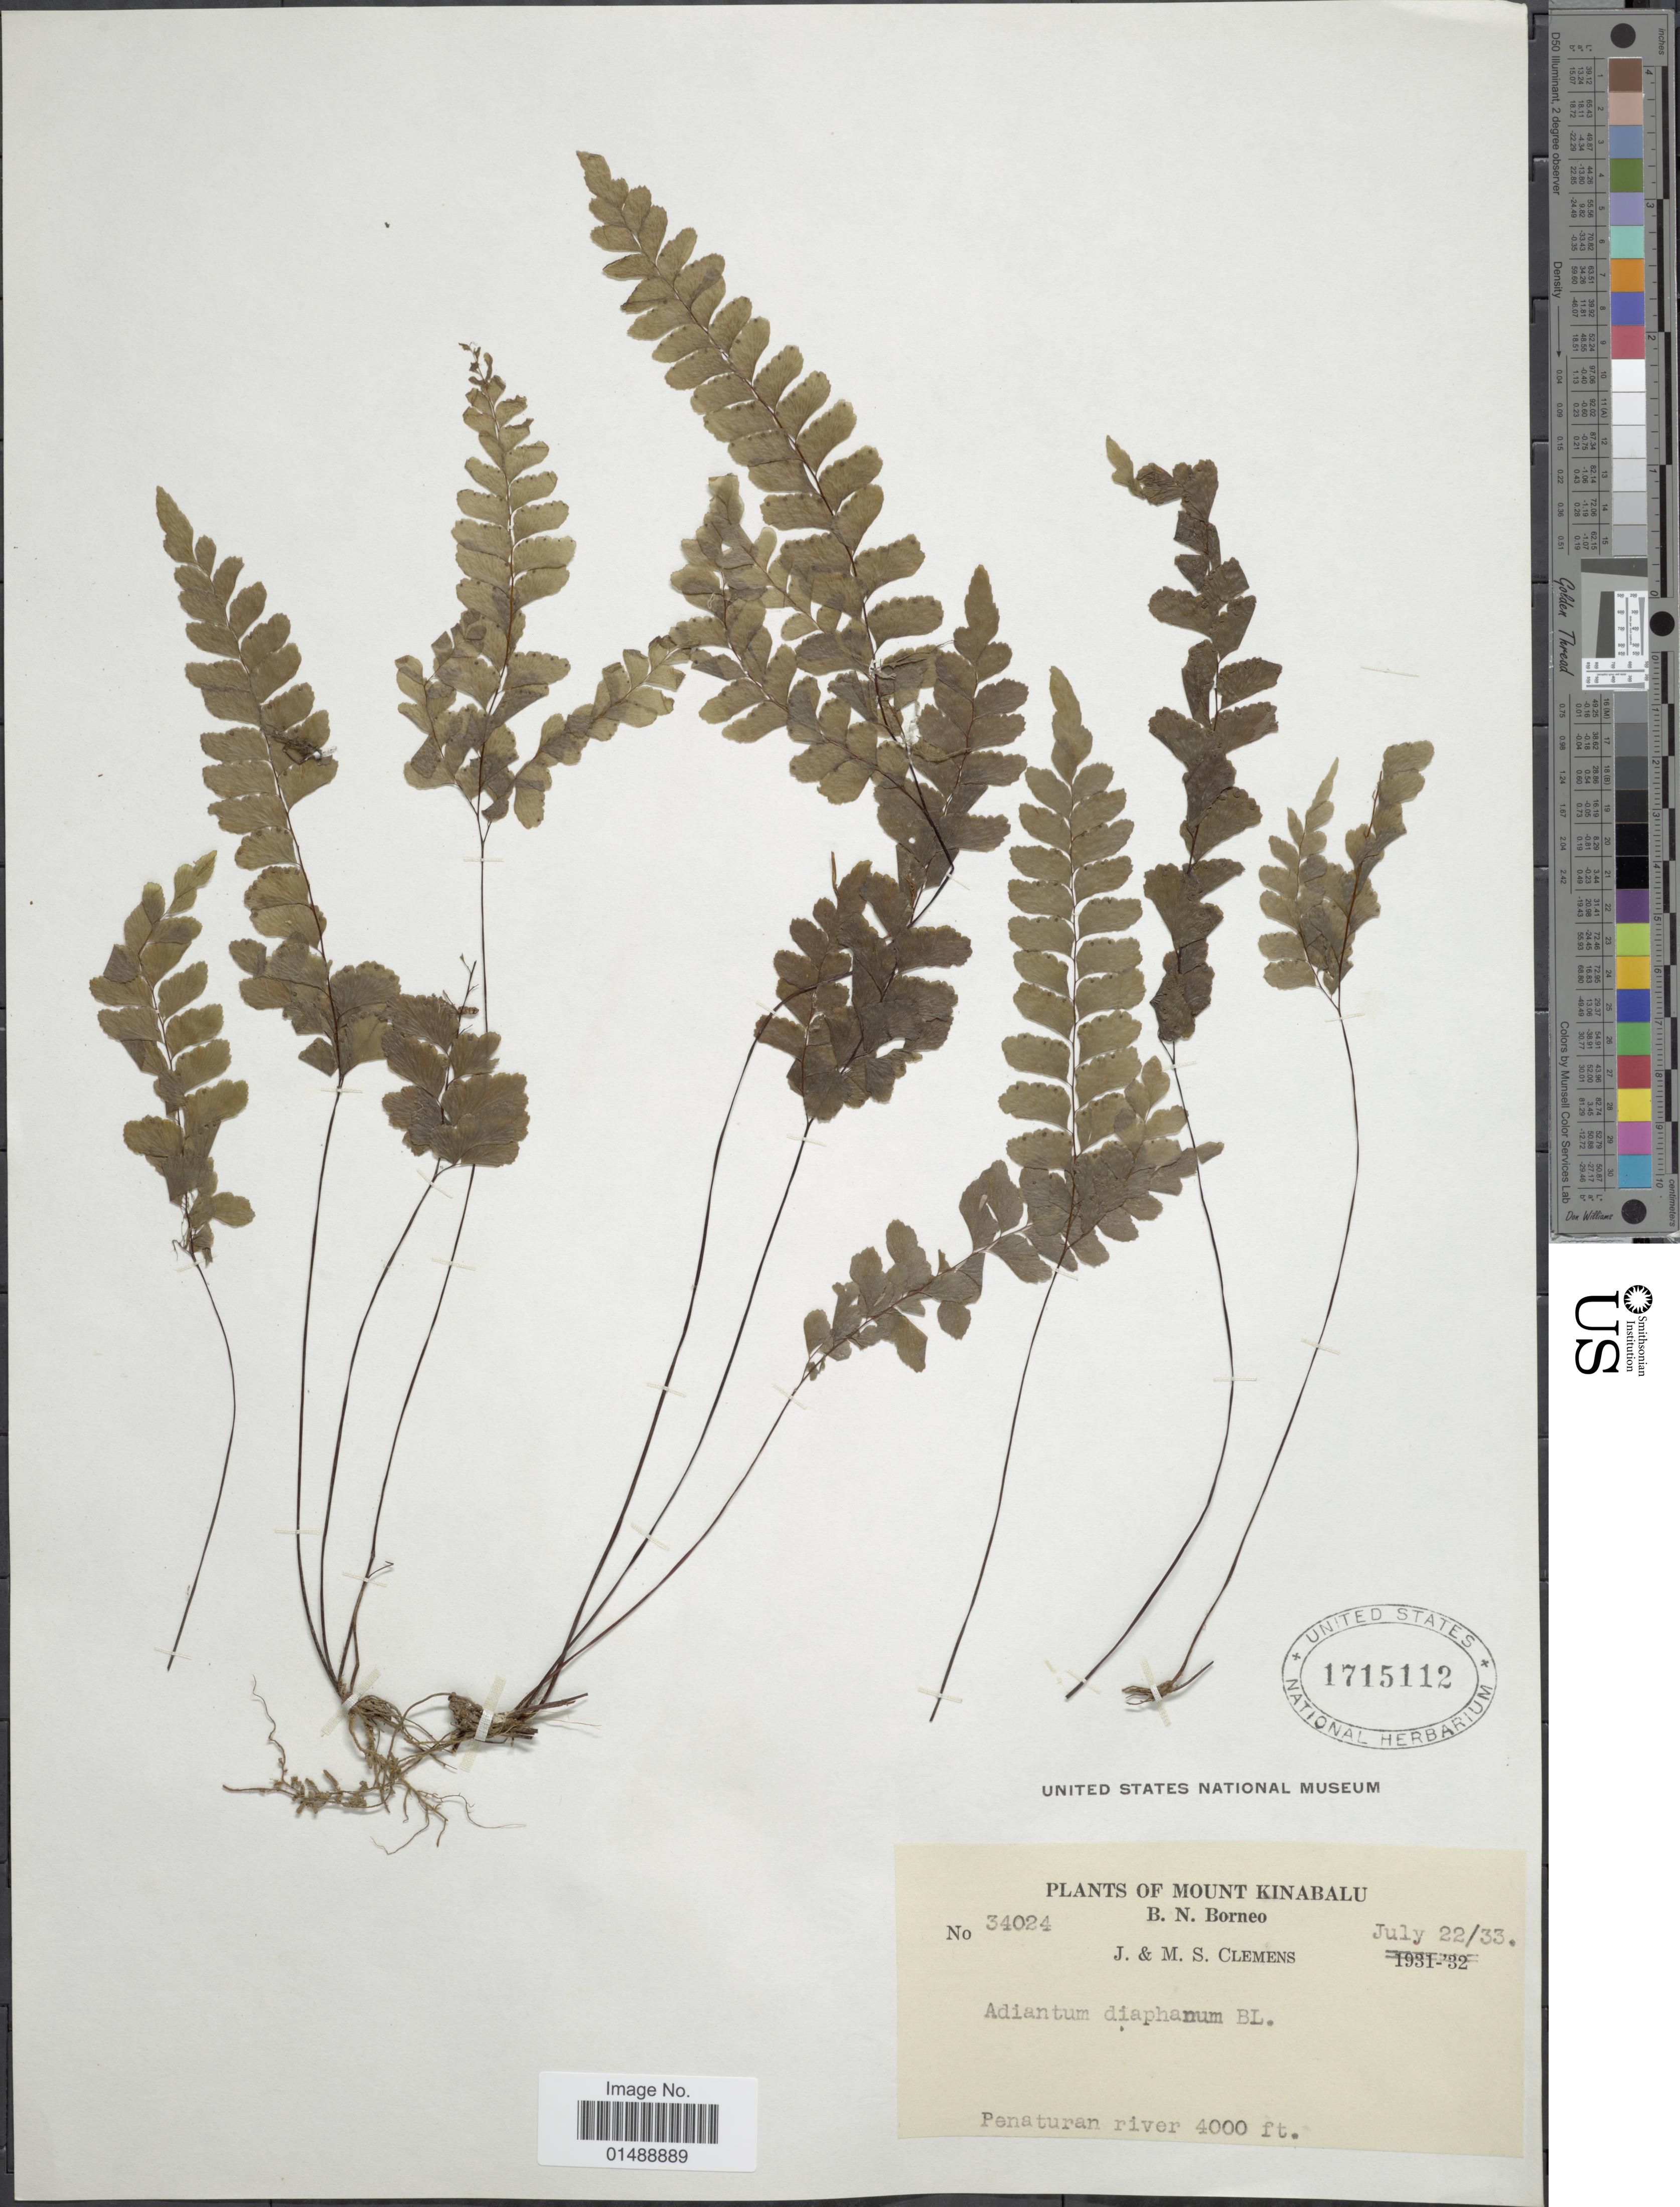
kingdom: Plantae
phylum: Tracheophyta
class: Polypodiopsida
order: Polypodiales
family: Pteridaceae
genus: Adiantum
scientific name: Adiantum diaphanum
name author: Blume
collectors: J. Clemens & M. S. Clemens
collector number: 34024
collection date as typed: Transcribed d/m/y: 22/7/33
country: Malaysia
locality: B. N. Borneo, Mount Kinabalu, Penaturan river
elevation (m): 1219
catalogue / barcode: US 1715112